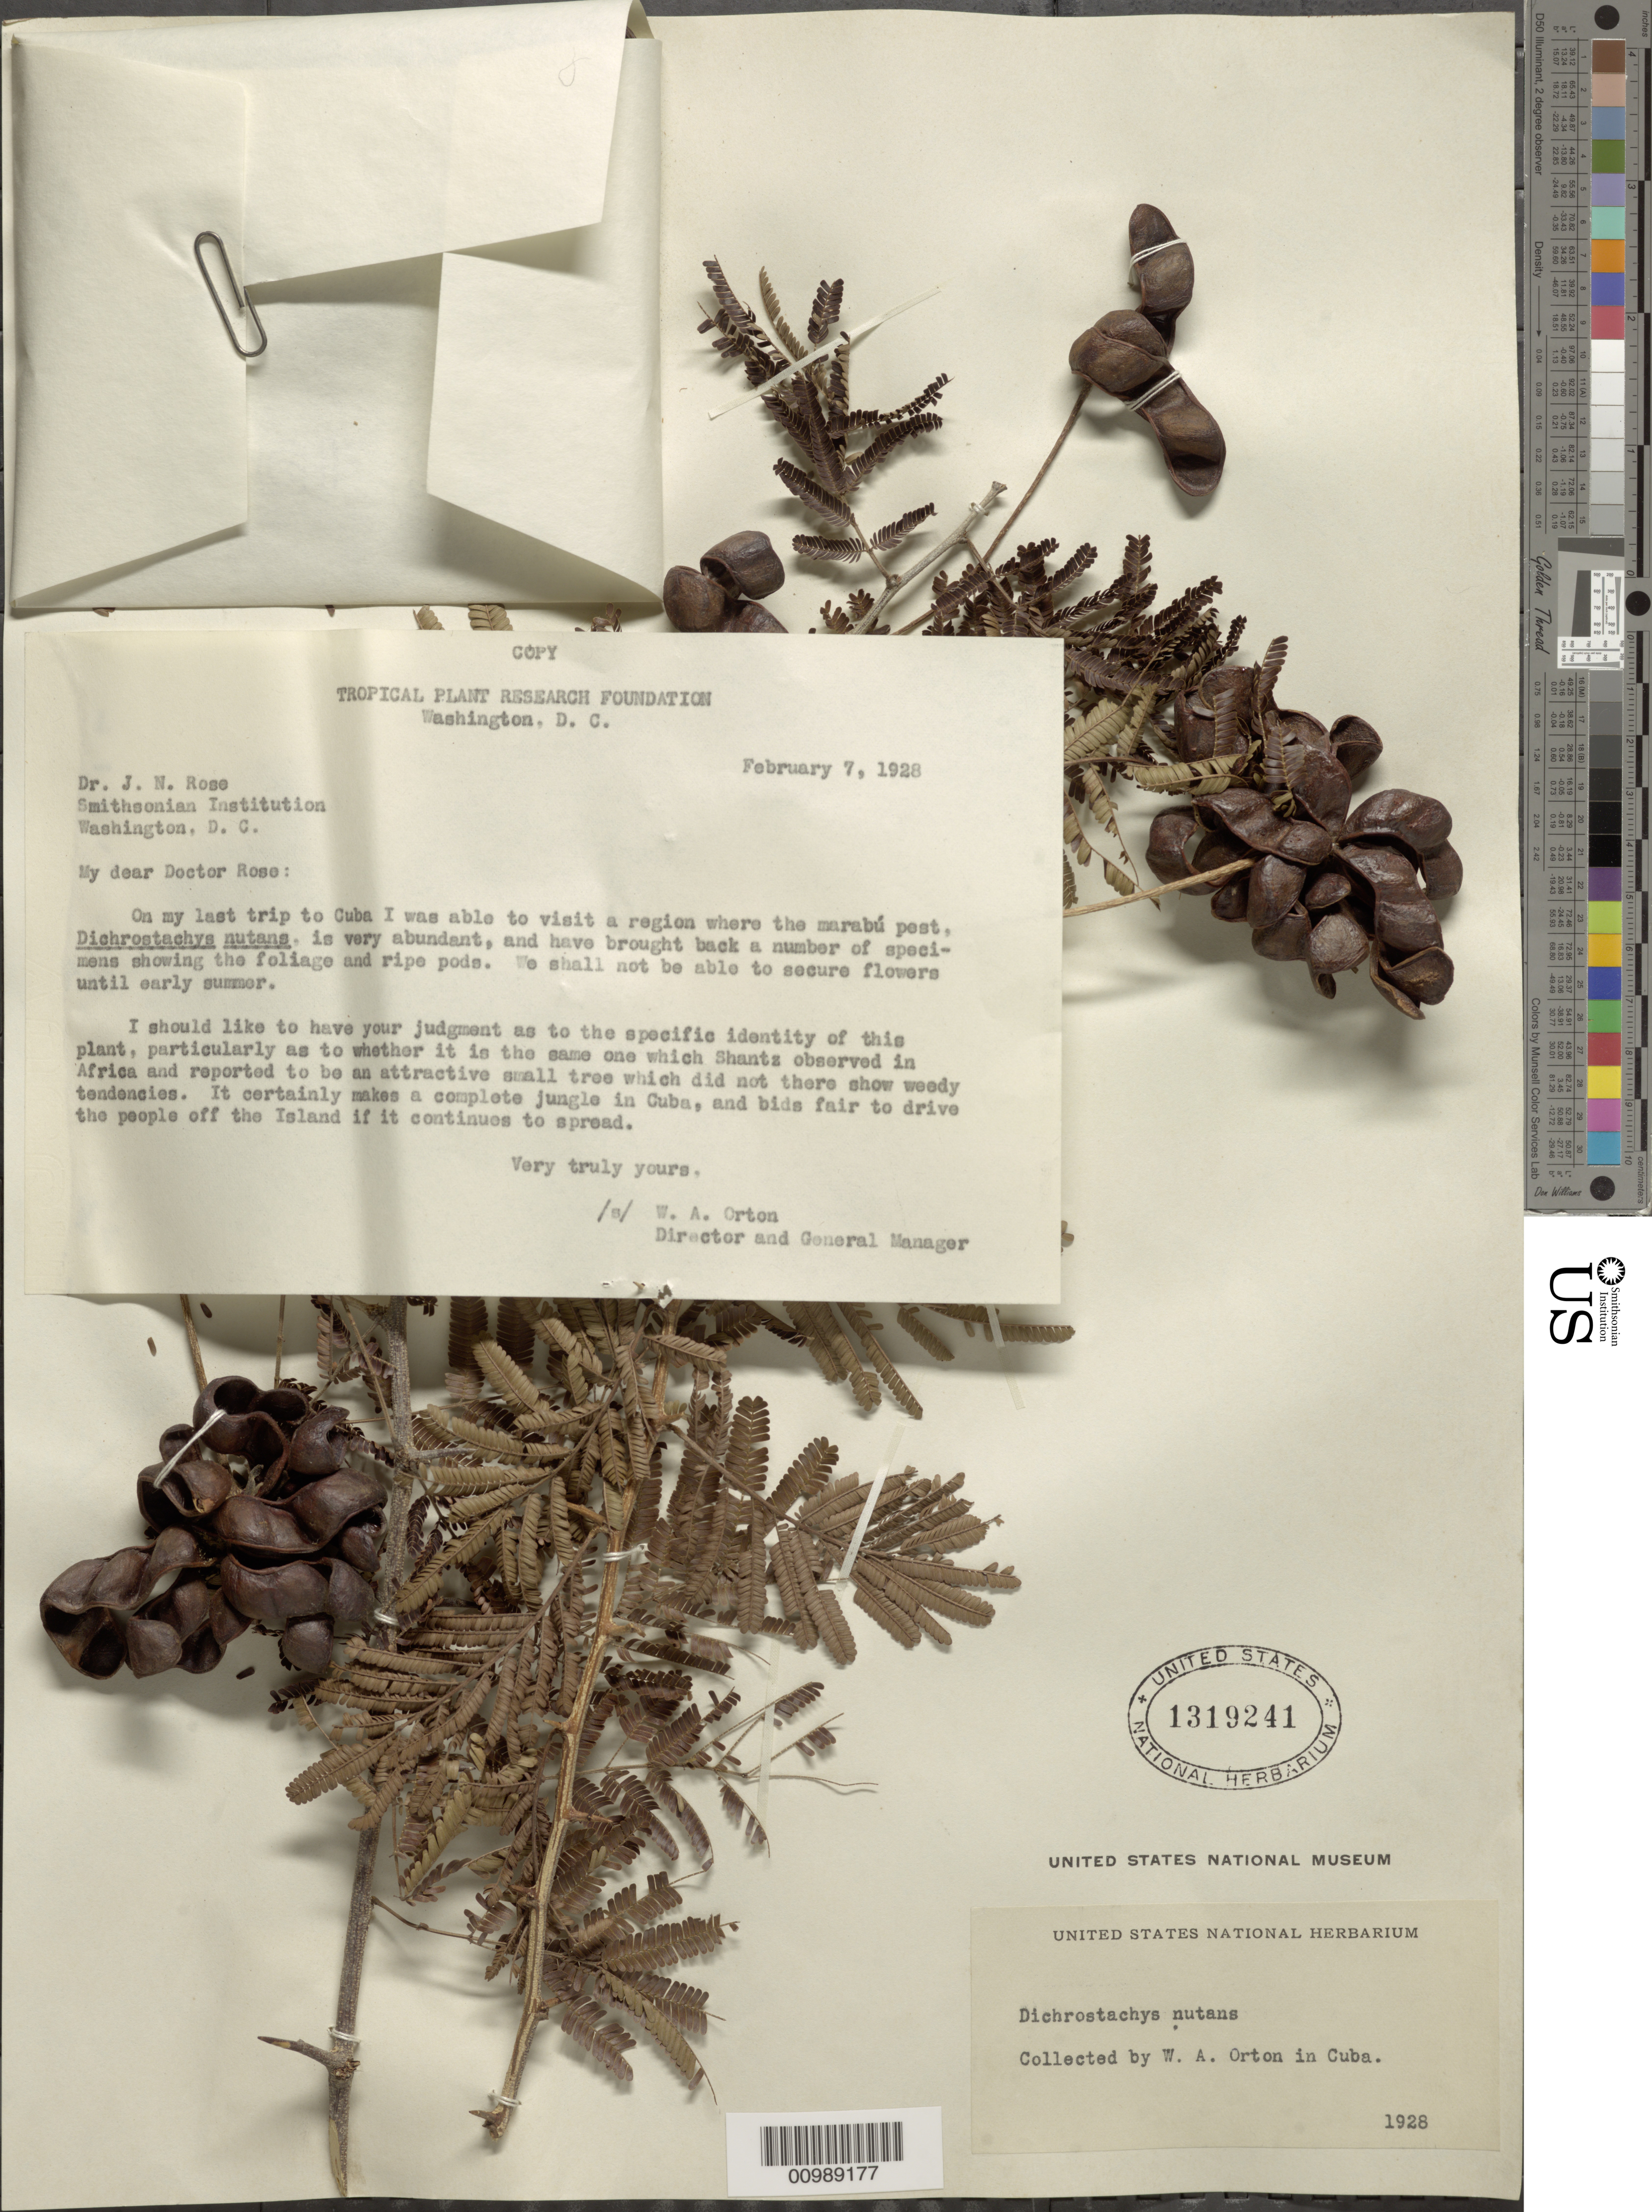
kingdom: Plantae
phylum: Tracheophyta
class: Magnoliopsida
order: Fabales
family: Fabaceae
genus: Dichrostachys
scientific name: Dichrostachys glomerata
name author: (Forssk.) Chiov.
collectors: W. Orton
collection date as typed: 1928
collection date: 1928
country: Cuba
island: Cuba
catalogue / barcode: US 1319241